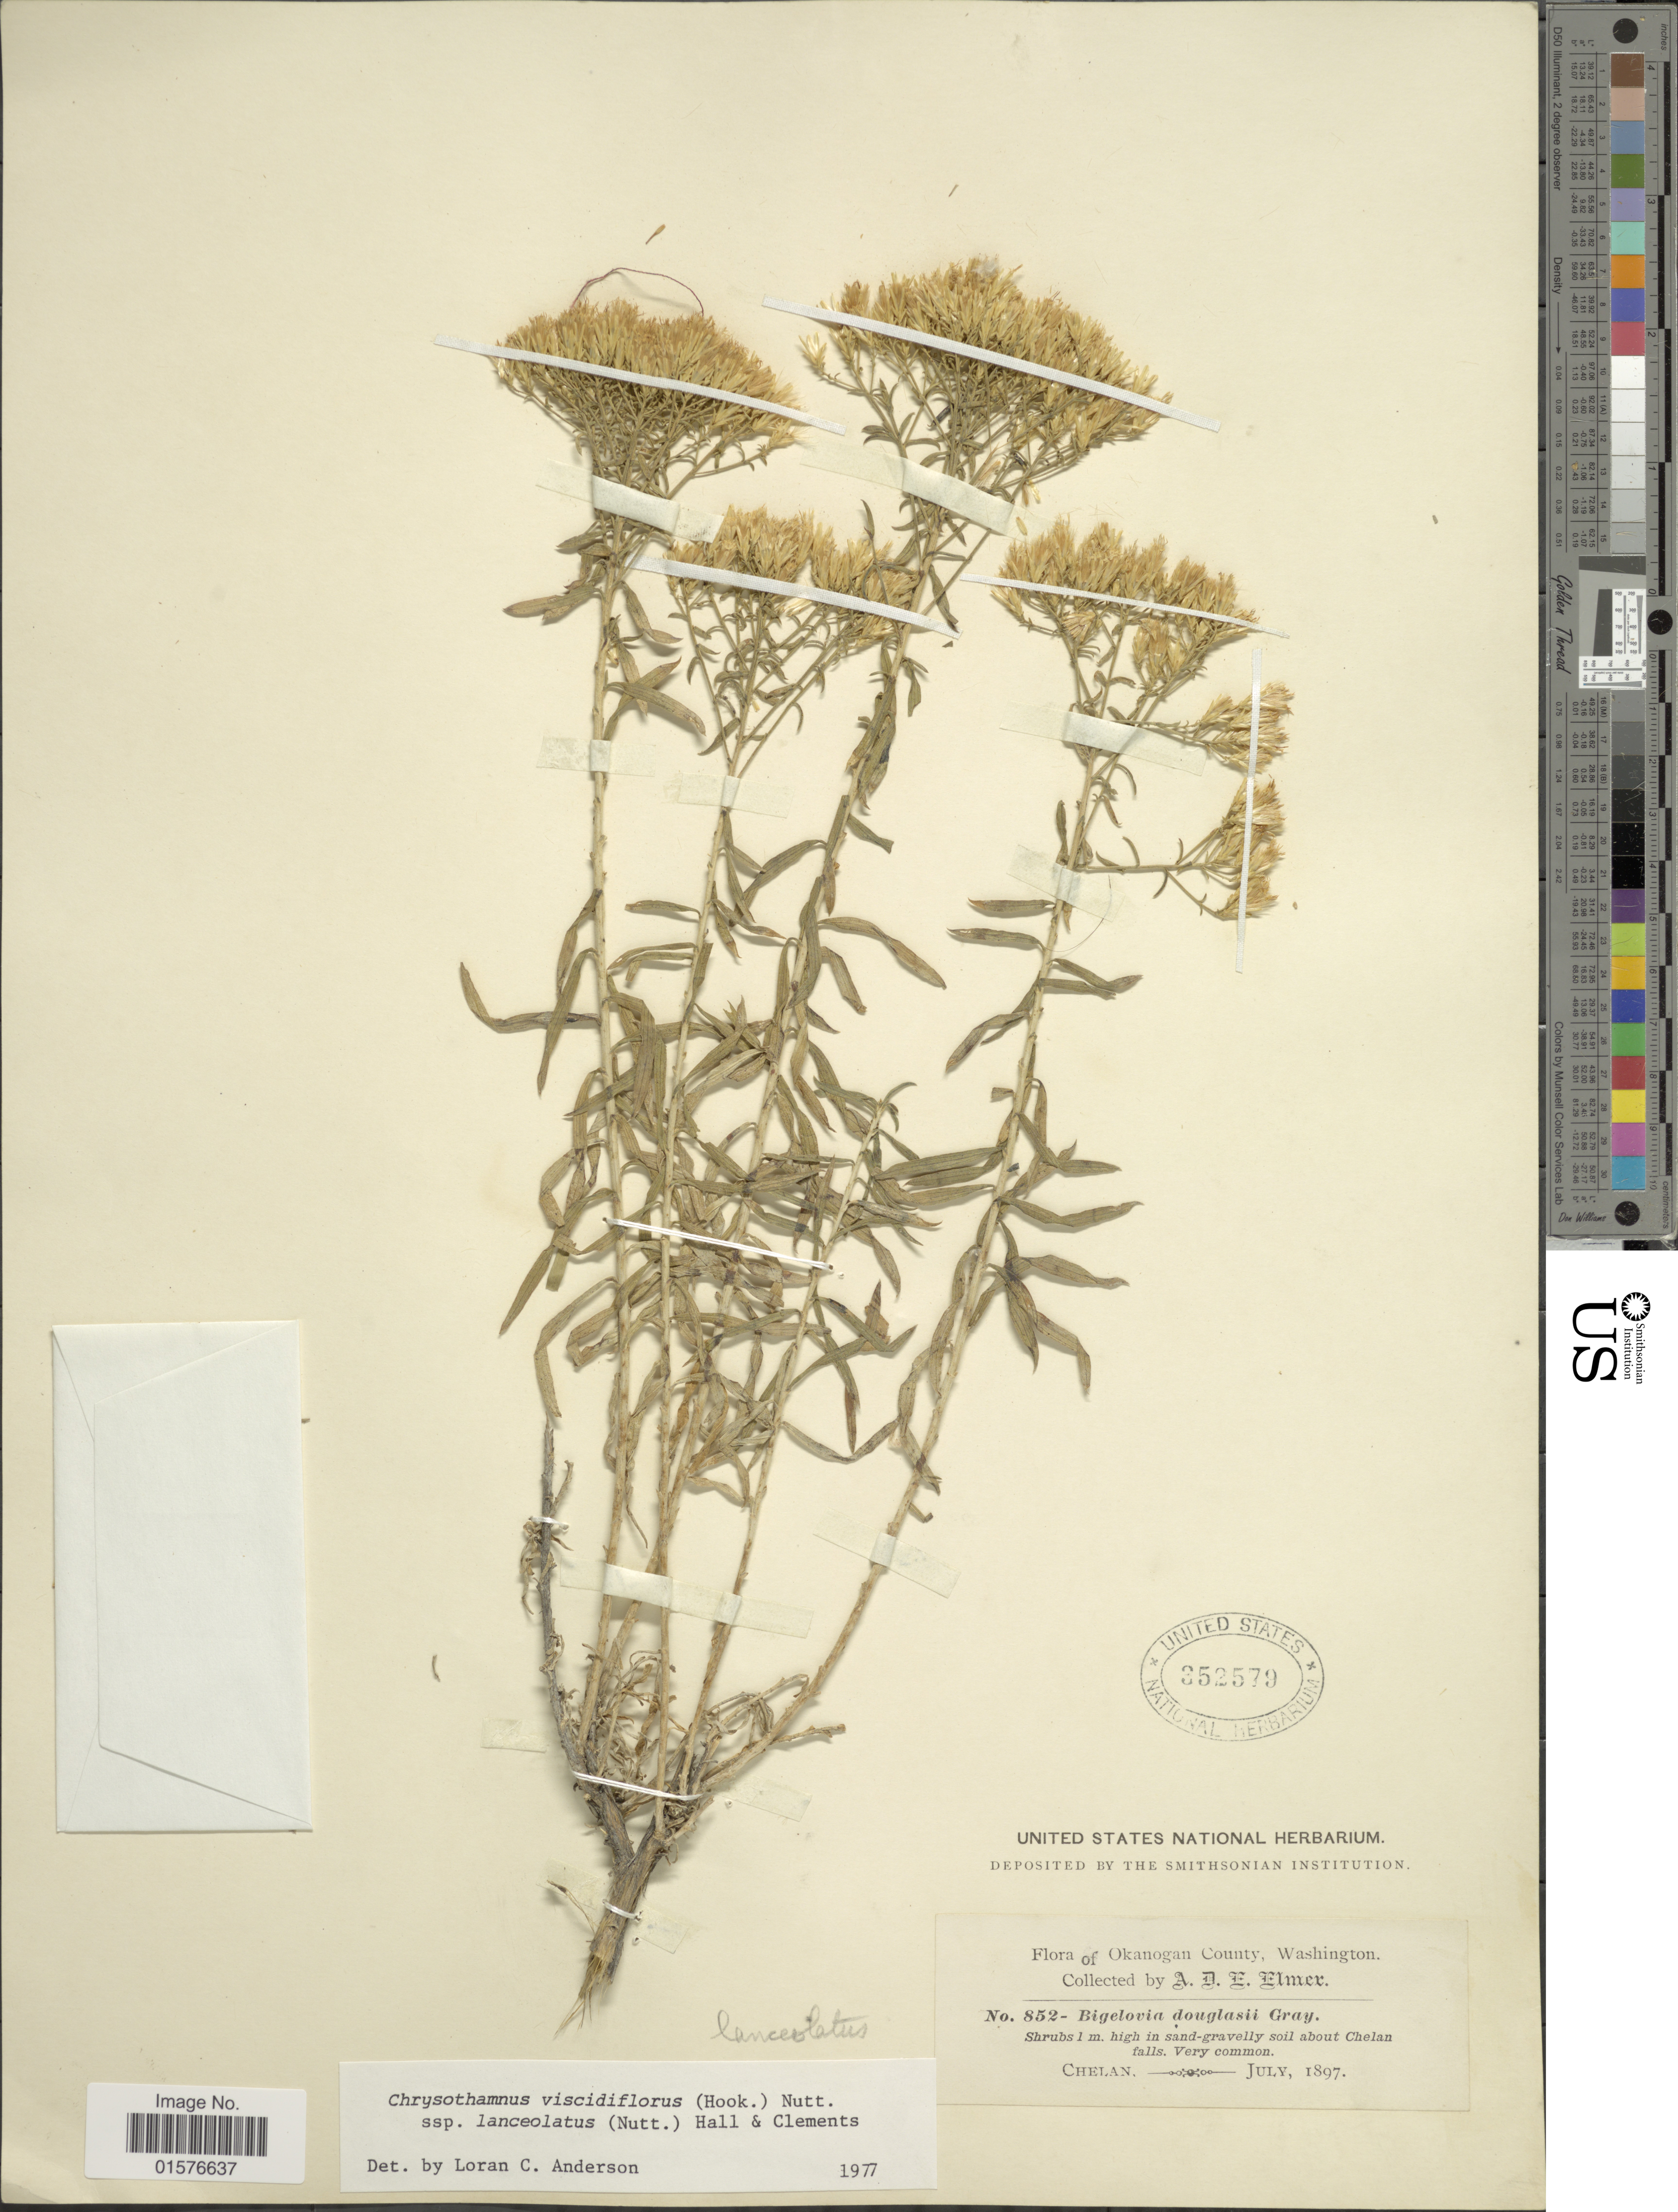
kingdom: Plantae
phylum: Tracheophyta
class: Magnoliopsida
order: Asterales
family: Asteraceae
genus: Chrysothamnus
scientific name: Chrysothamnus viscidiflorus subsp. lanceolatus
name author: (Nutt.) H.M. Hall & Clem.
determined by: Urbatsch, Lowell E., Curator (LSU), Louisiana State University (UNITED STATES)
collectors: A. D. E. Elmer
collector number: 852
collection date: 1897-07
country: United States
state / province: Washington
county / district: Okanogan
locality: Okanigan County, Chelan.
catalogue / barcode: US 352579